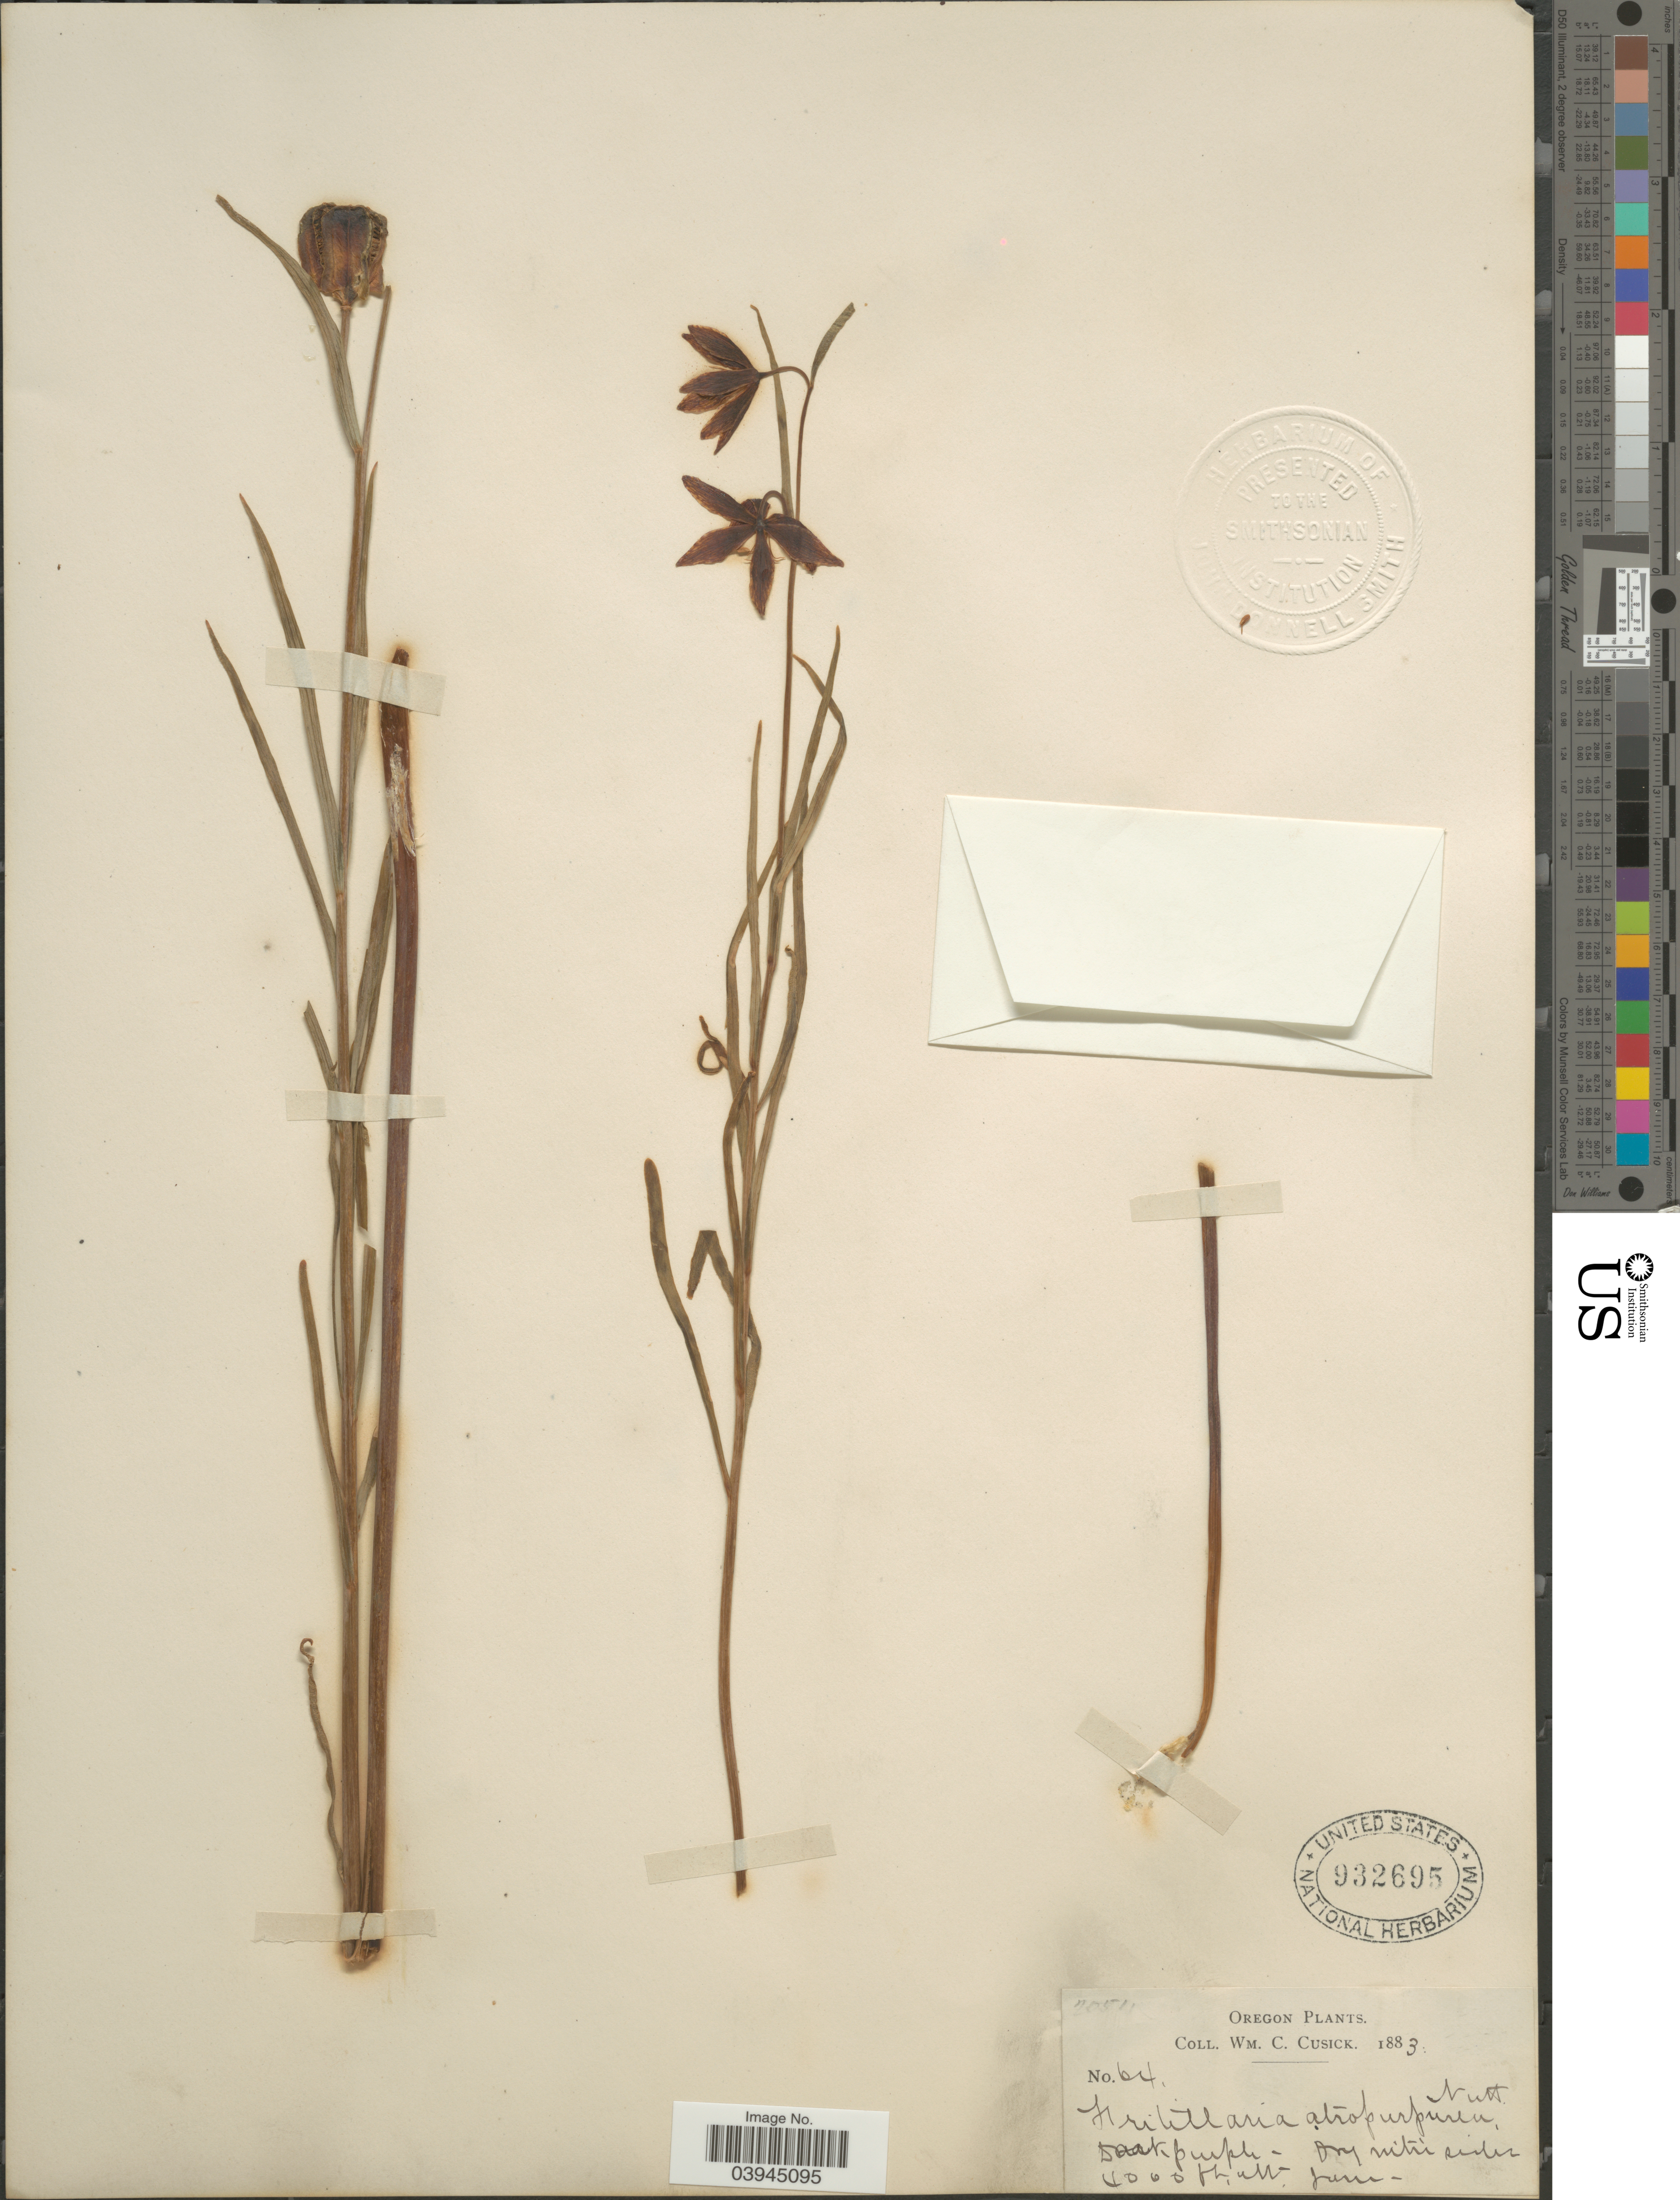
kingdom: Plantae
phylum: Tracheophyta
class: Liliopsida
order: Liliales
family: Liliaceae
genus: Fritillaria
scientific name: Fritillaria atropurpurea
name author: Nutt.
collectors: W. C. Cusick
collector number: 64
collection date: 1883-06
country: United States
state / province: Oregon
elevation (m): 1219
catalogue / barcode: US 932695